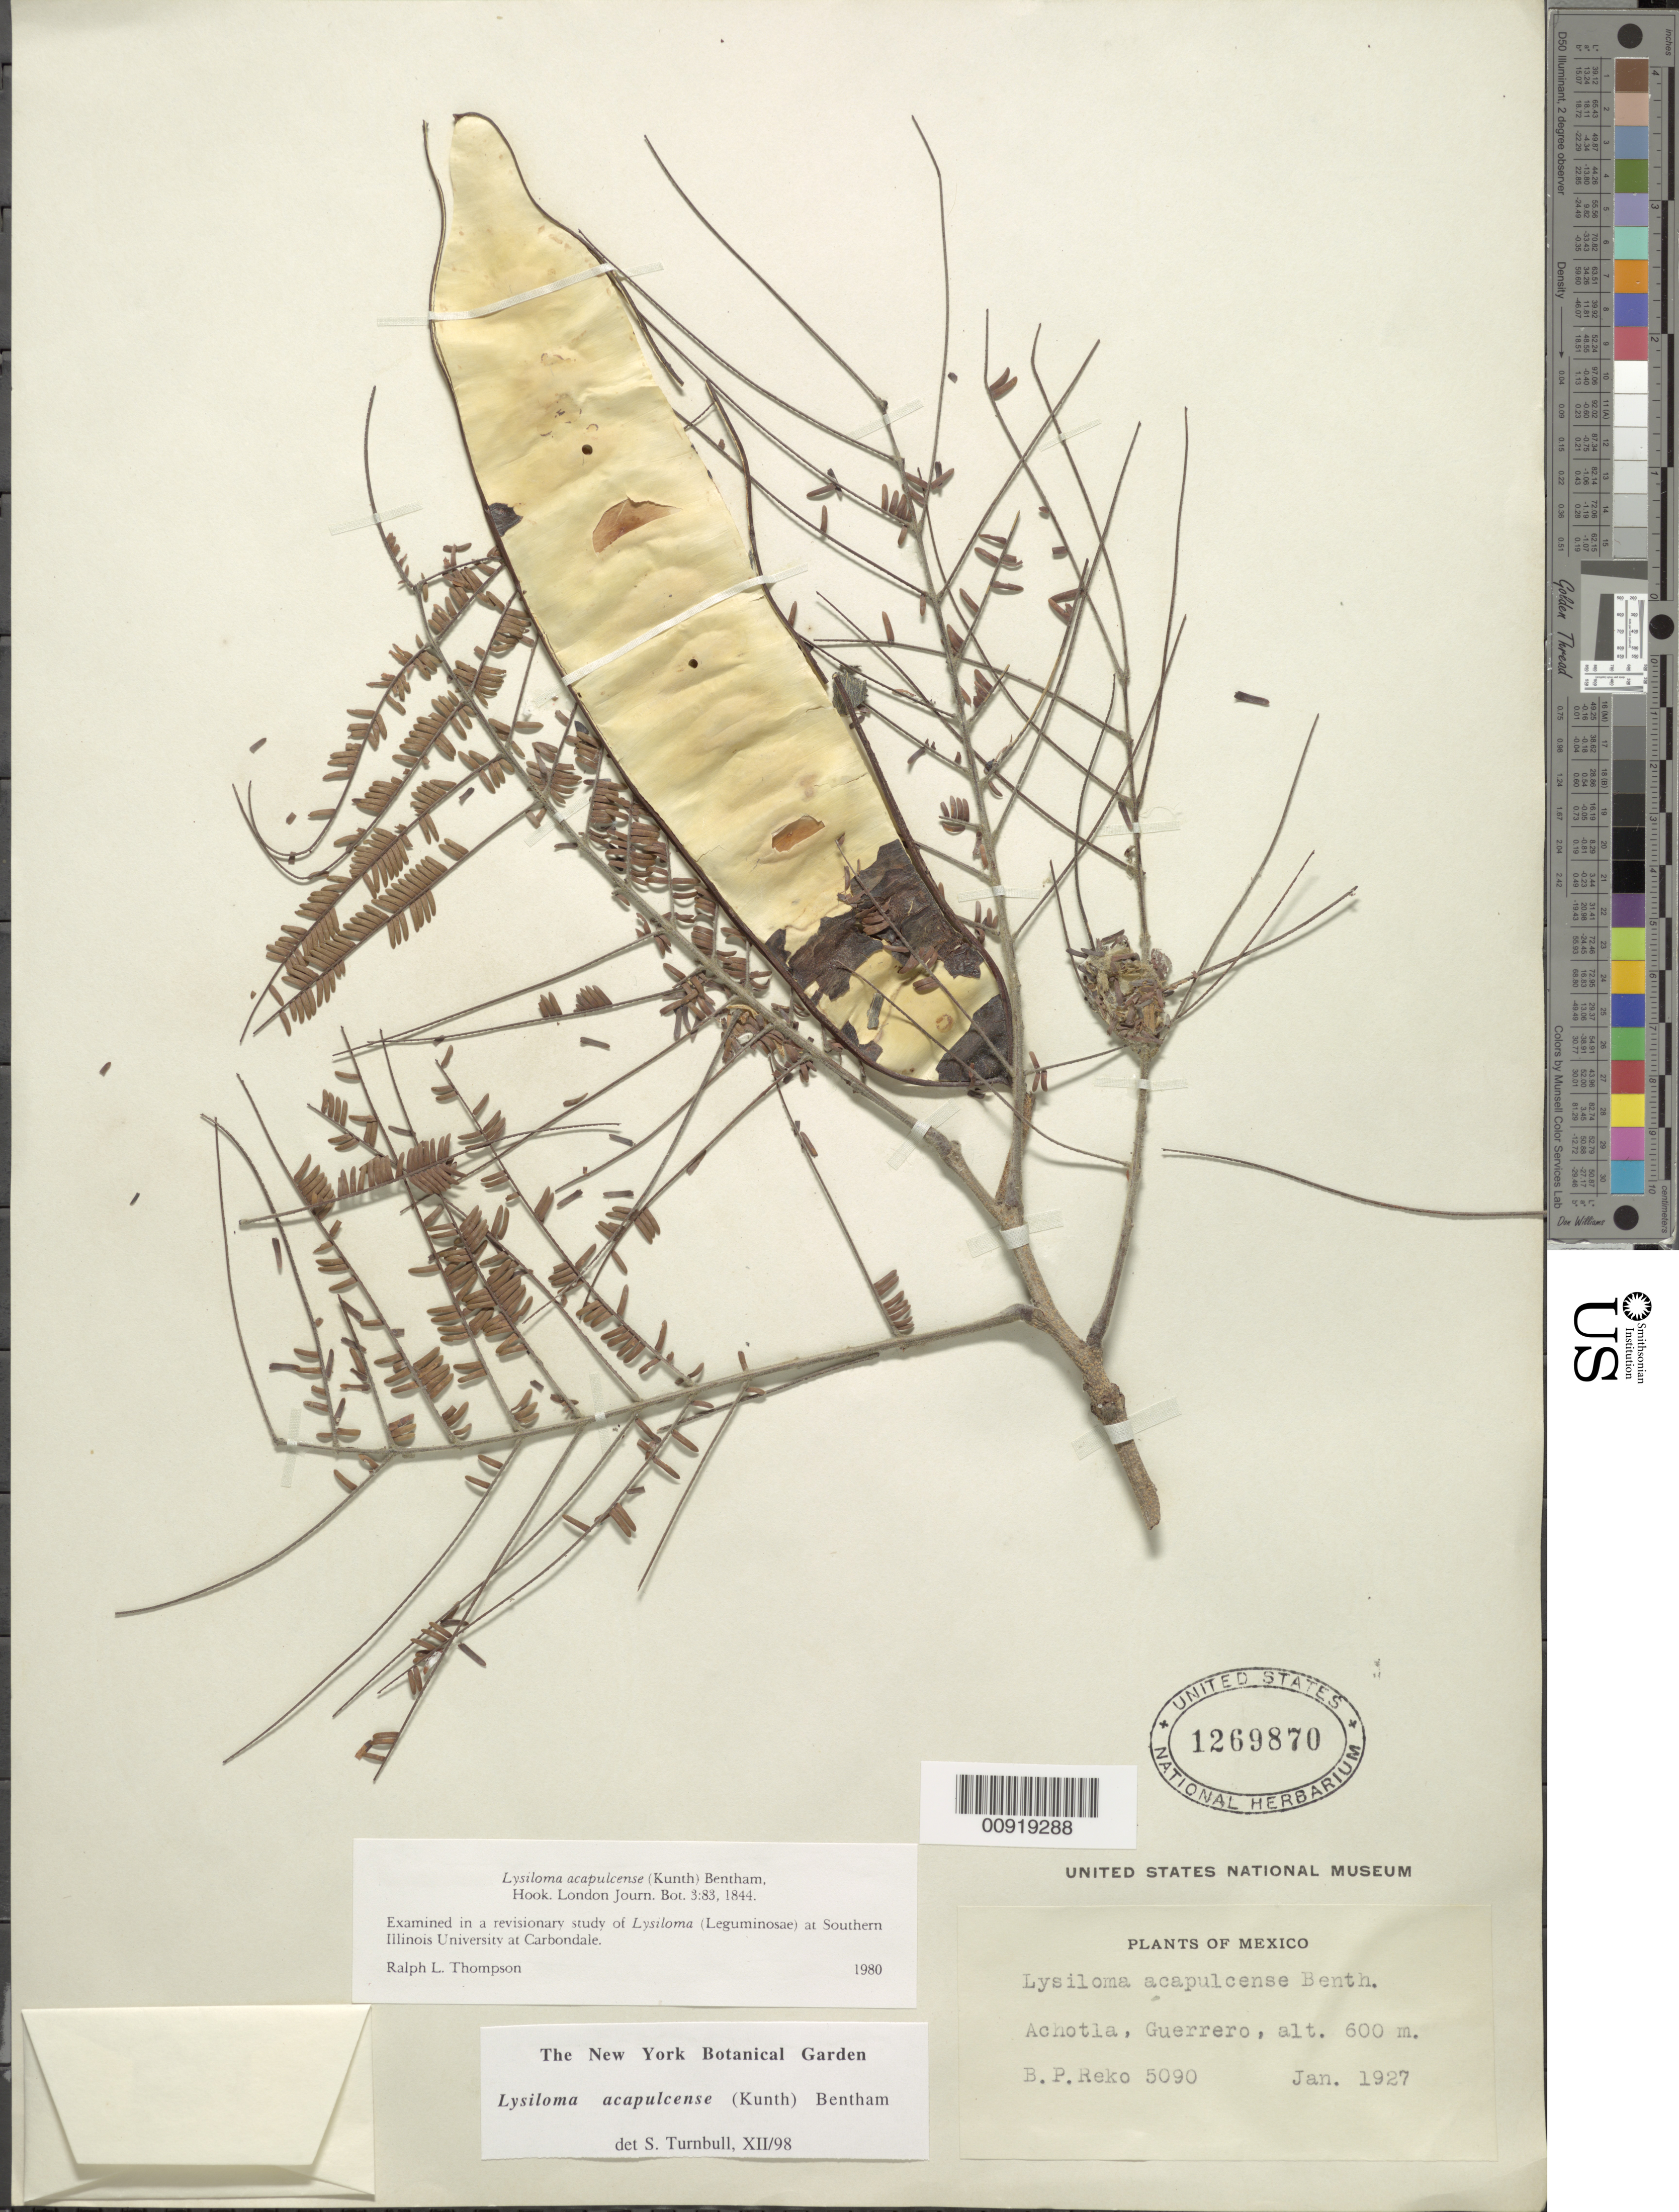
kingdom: Plantae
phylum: Tracheophyta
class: Magnoliopsida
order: Fabales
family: Fabaceae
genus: Lysiloma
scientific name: Lysiloma acapulcense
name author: (Kunth) Benth.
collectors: B. P. Reko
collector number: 5090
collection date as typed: Jan 1927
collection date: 1927-01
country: Mexico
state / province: Guerrero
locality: Achotla, Guerrero.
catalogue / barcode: US 1269870